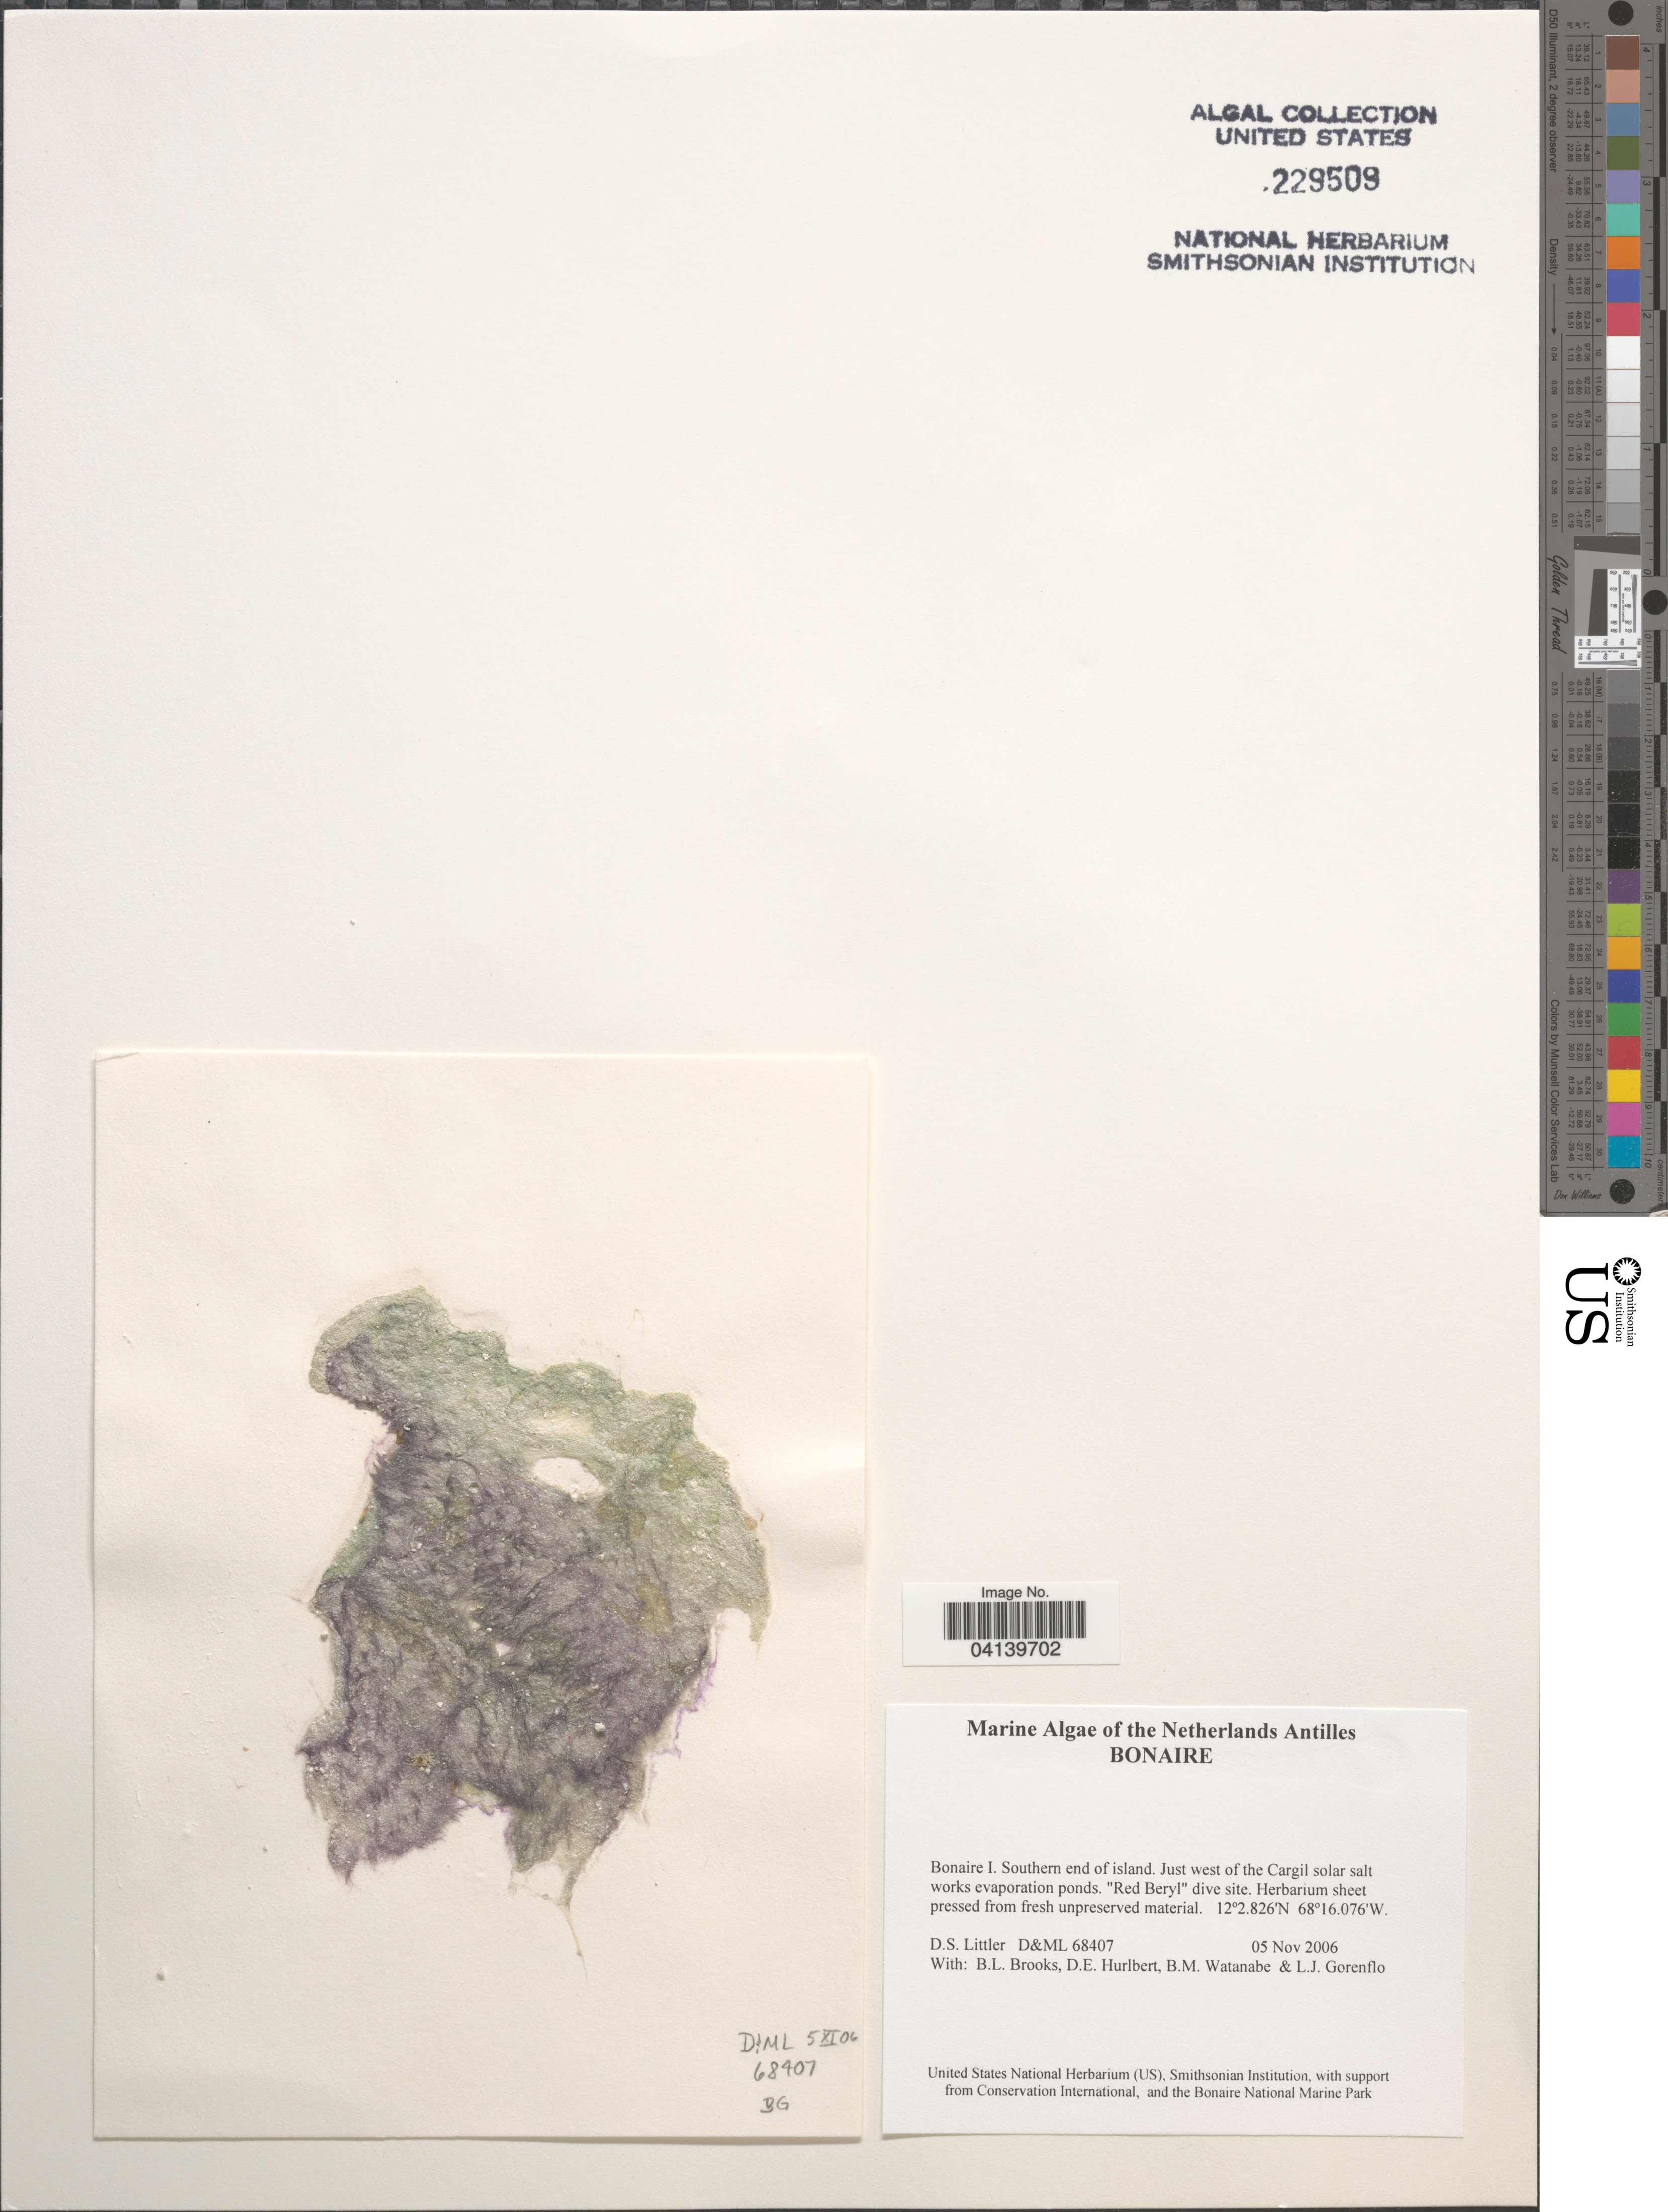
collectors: D. S. Littler, B. Brooks, D. Hurlbert, B. Watanabe & L. Gorenflo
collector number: D&ML 68407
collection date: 2006-11-05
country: Netherlands Antilles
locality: Bonaire. Bonaire I. Southern end of island. Just west of the Cargil solar salt works evaporation ponds.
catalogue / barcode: US 229509